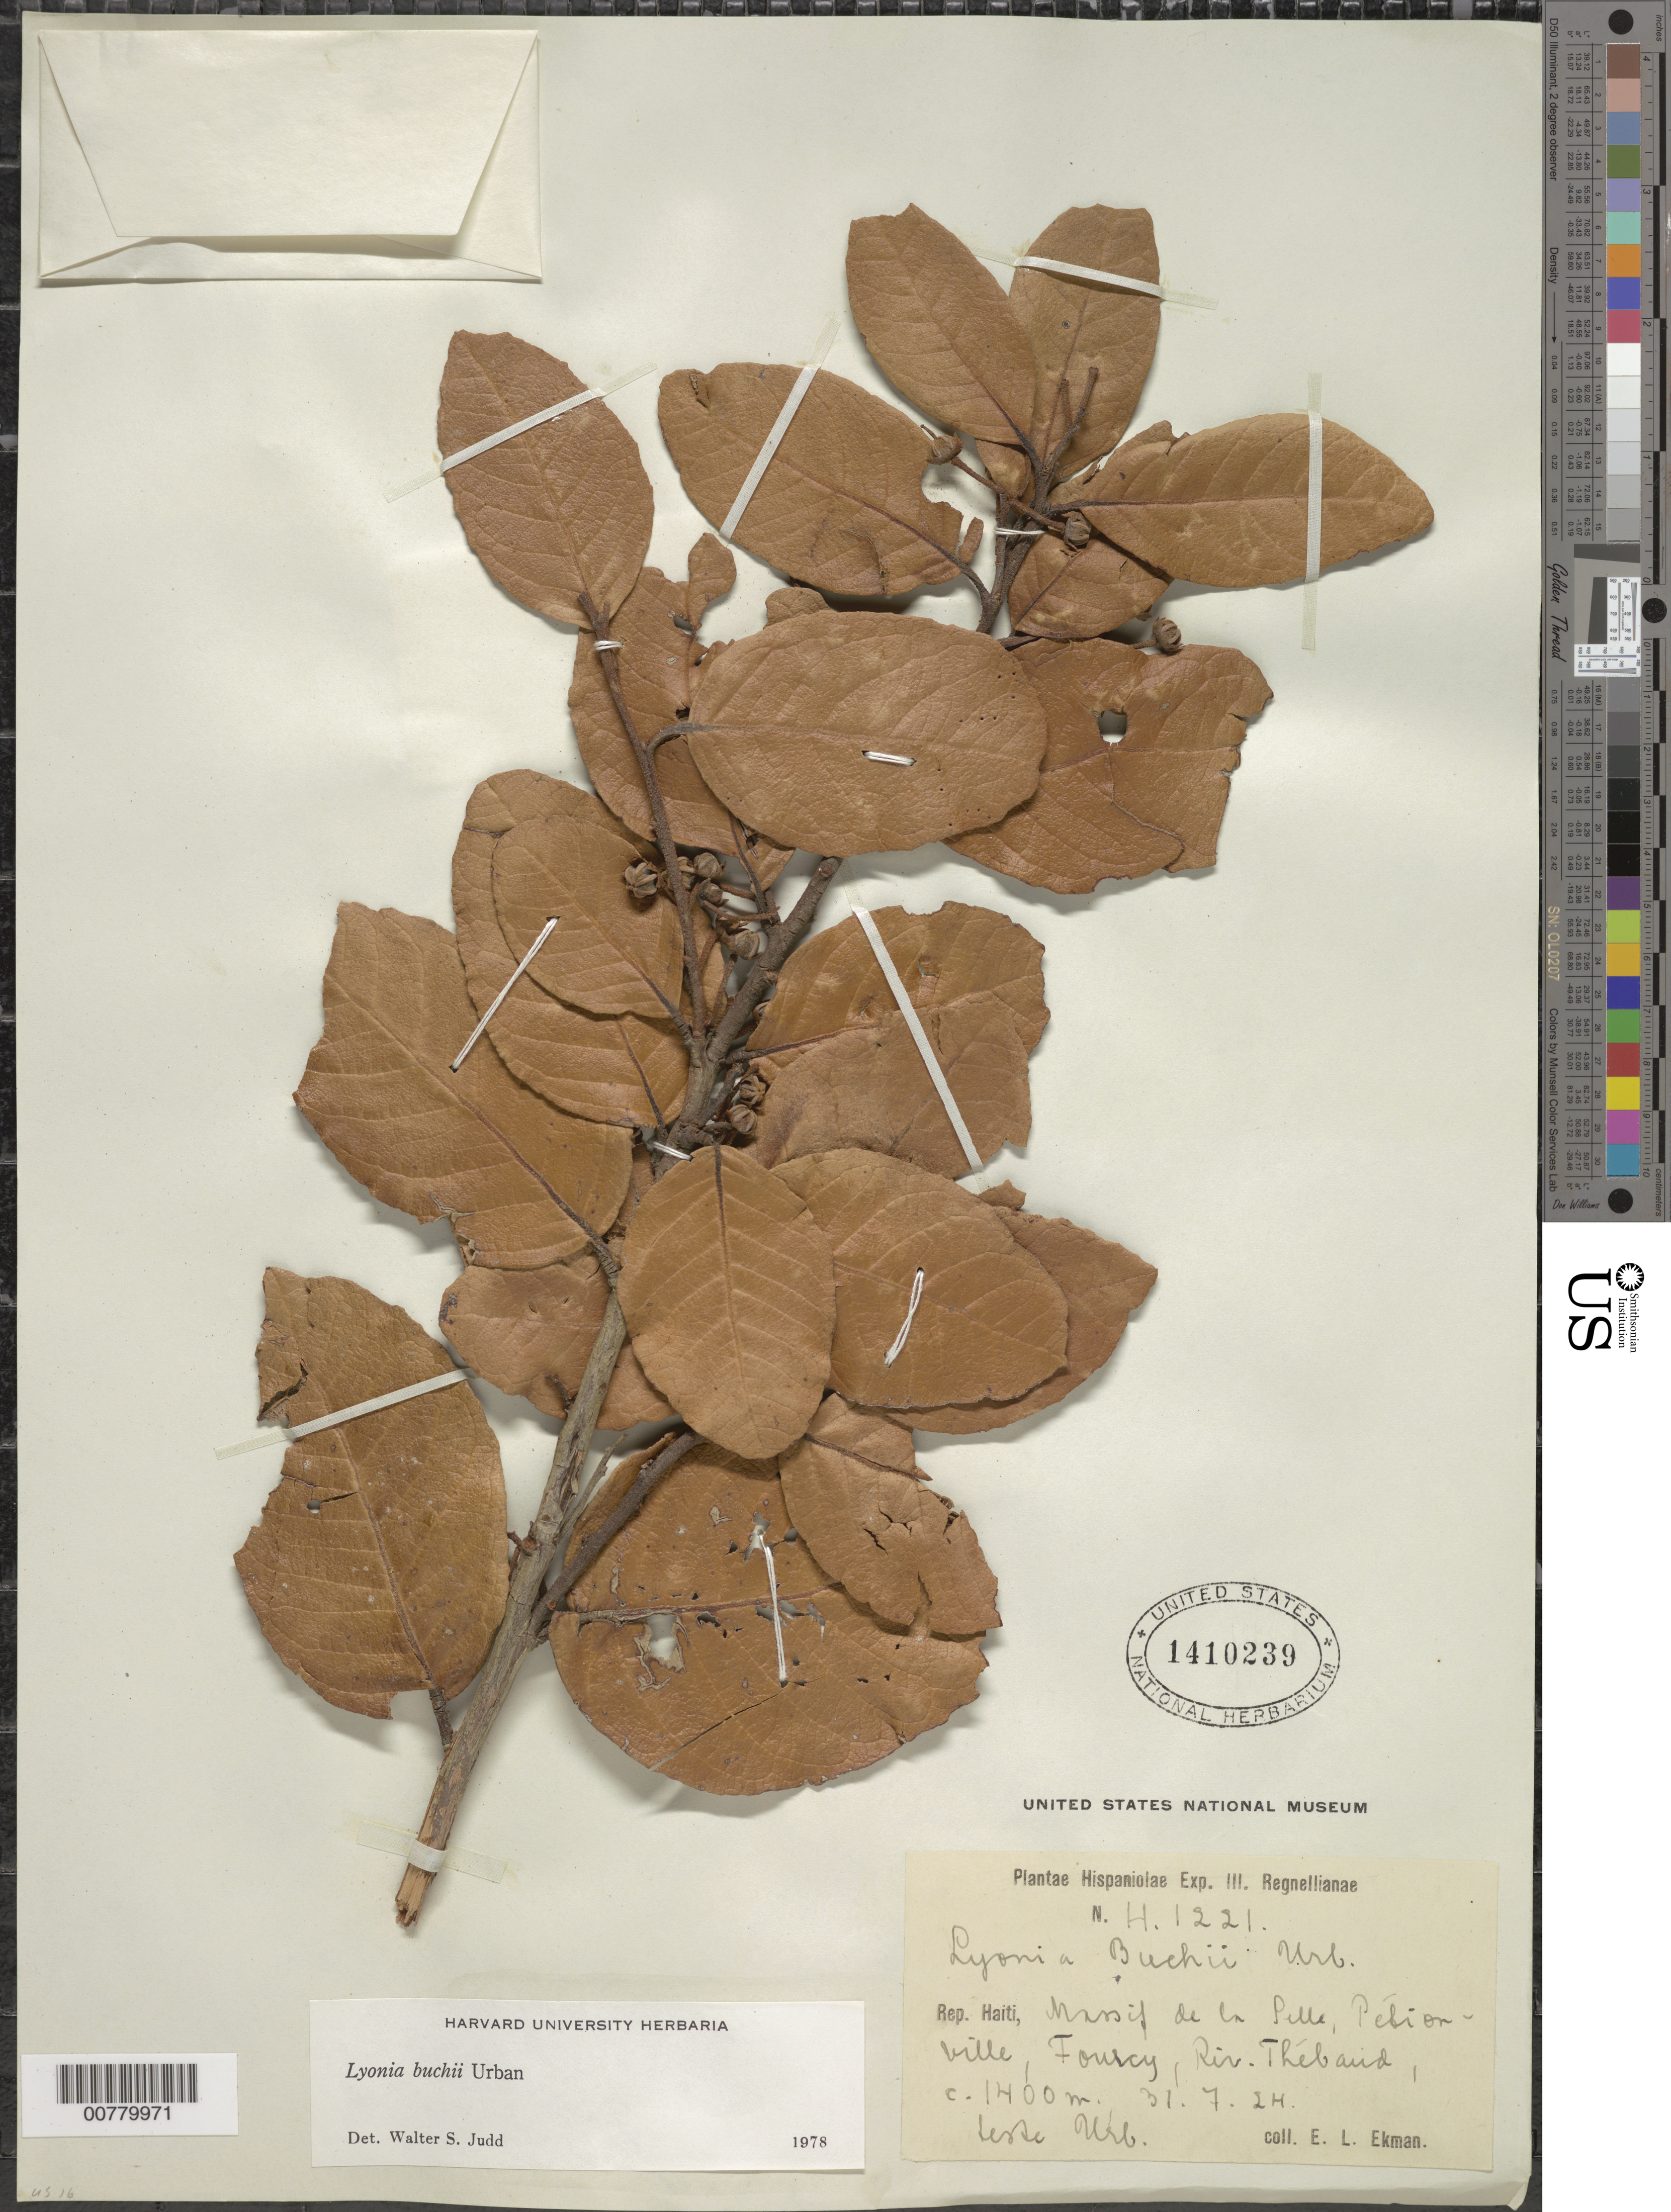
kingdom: Plantae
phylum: Tracheophyta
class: Magnoliopsida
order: Ericales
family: Ericaceae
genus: Lyonia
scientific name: Lyonia buchii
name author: Urb.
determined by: Judd, Walter S.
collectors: E. L. Ekman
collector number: H 1221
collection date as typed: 31 Jul 1924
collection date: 1924-07-31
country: Haiti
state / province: Ouest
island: Hispaniola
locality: Massif de la Selle, Pétionville, Furcy, Riv. Thébaud.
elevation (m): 1400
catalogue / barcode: US 1410239